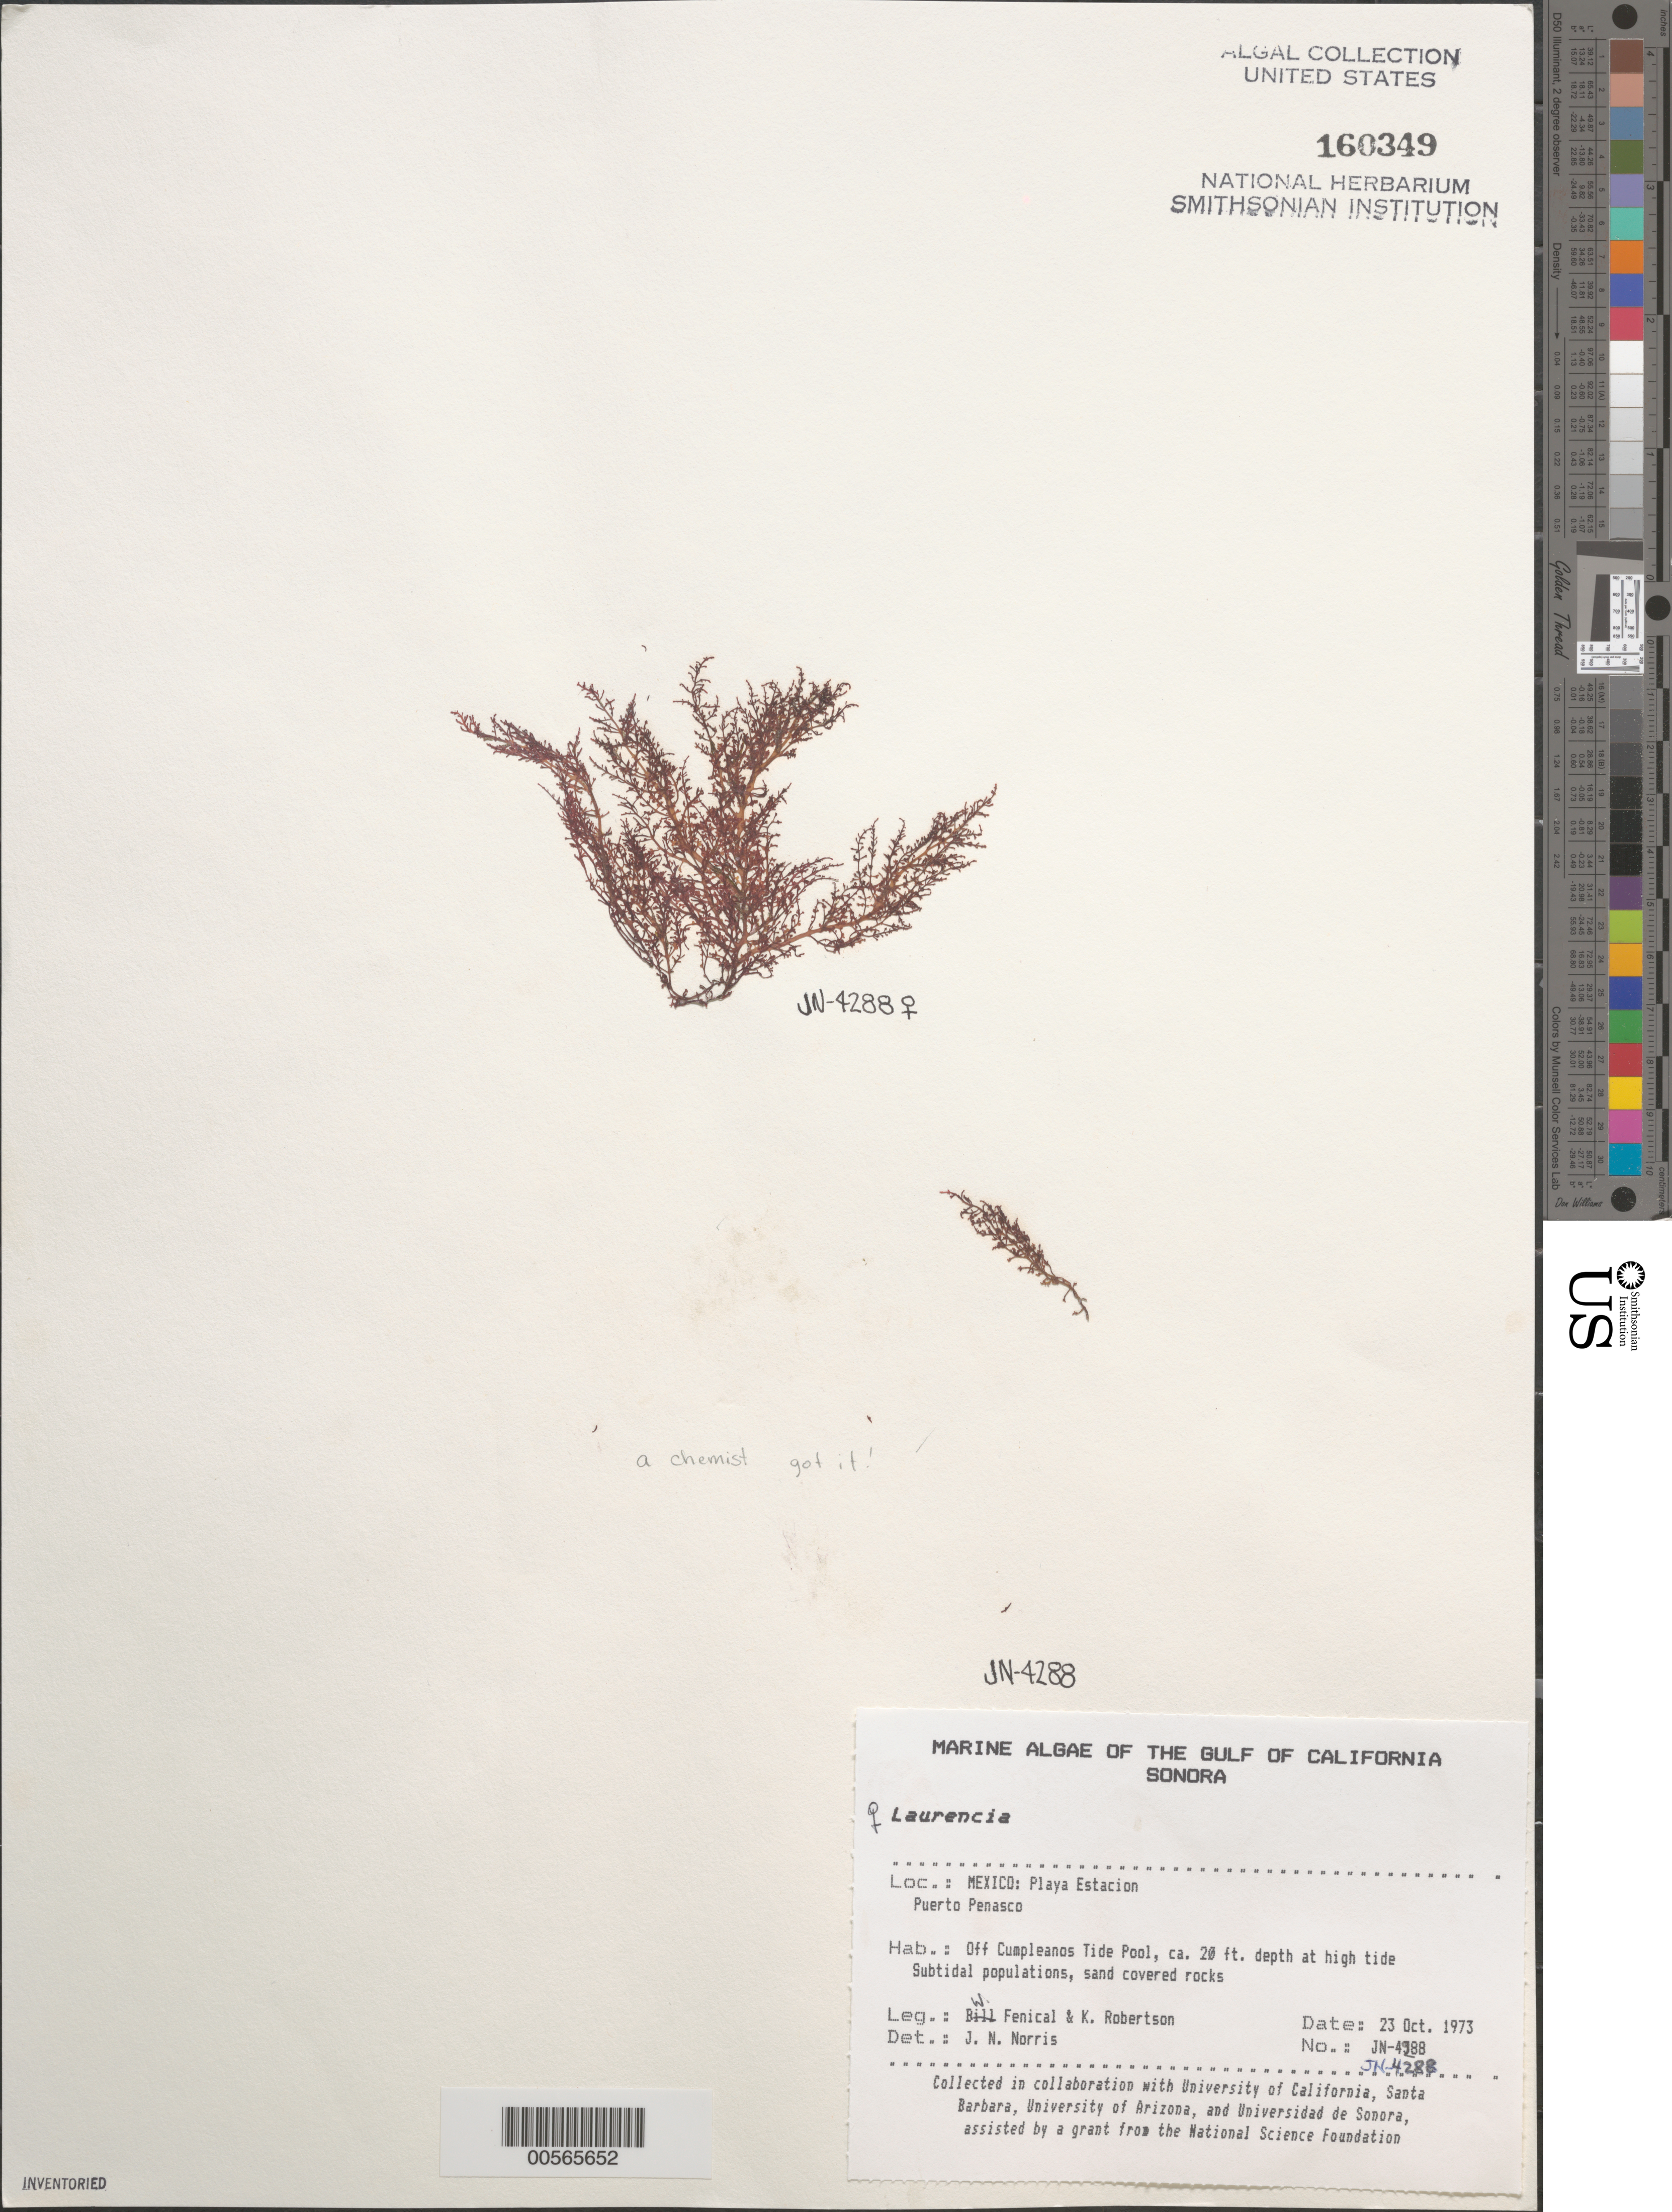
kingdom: Plantae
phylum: Rhodophyta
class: Florideophyceae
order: Ceramiales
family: Rhodomelaceae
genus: Laurencia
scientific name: Laurencia sp.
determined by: Norris, James N.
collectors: W. Fenical & K. Robertson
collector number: JN-4288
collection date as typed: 23 Oct 1973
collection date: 1973-10-23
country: Mexico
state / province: Sonora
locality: Playa Estacion, Puerto Penasco, off Cumpleanos Tide Pool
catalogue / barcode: US 160349